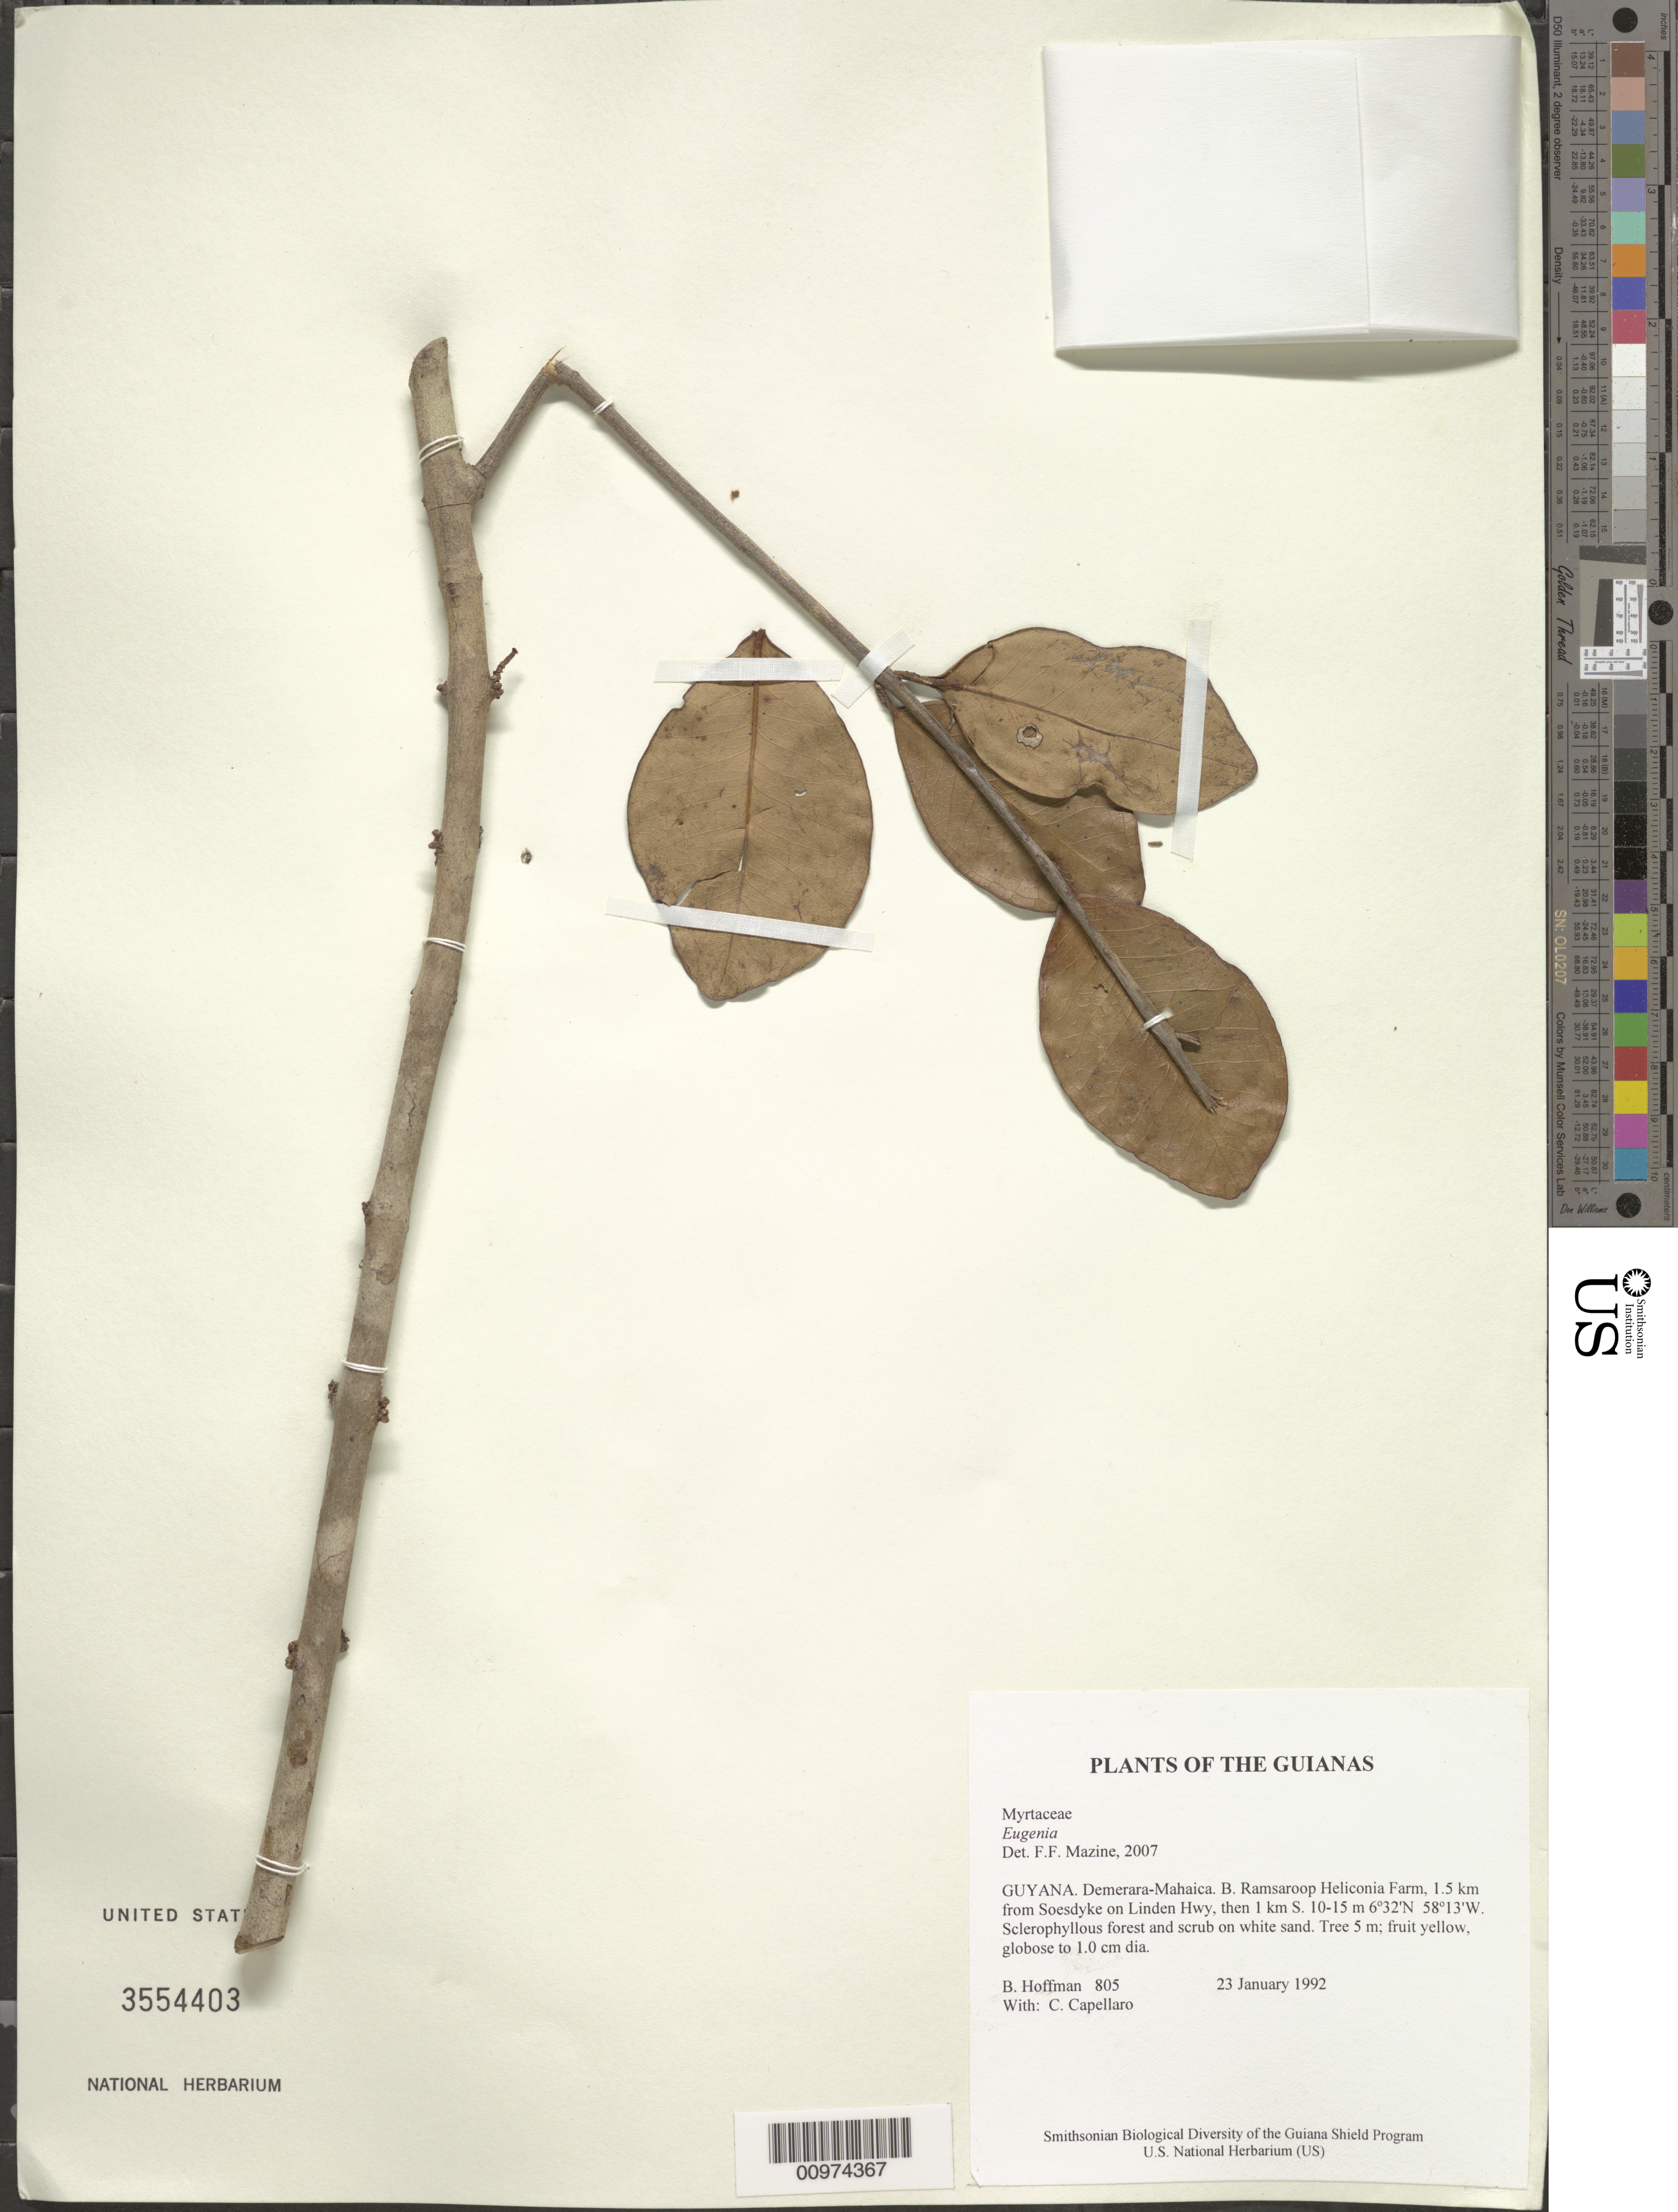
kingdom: Plantae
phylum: Tracheophyta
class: Magnoliopsida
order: Myrtales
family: Myrtaceae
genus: Eugenia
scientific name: Eugenia sp.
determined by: Mazine, Fiorella F.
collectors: B. Hoffman & C. Capellaro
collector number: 805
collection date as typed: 23 January 1992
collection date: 1992-01-23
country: Guyana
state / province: Demerara-Mahaica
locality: B. Ramsaroop Heliconia Farm, 1.5 km from Soesdyke on Linden Hwy, then 1 km S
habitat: Sclerophyllous forest and scrub on white sand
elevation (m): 10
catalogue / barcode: US 3554403